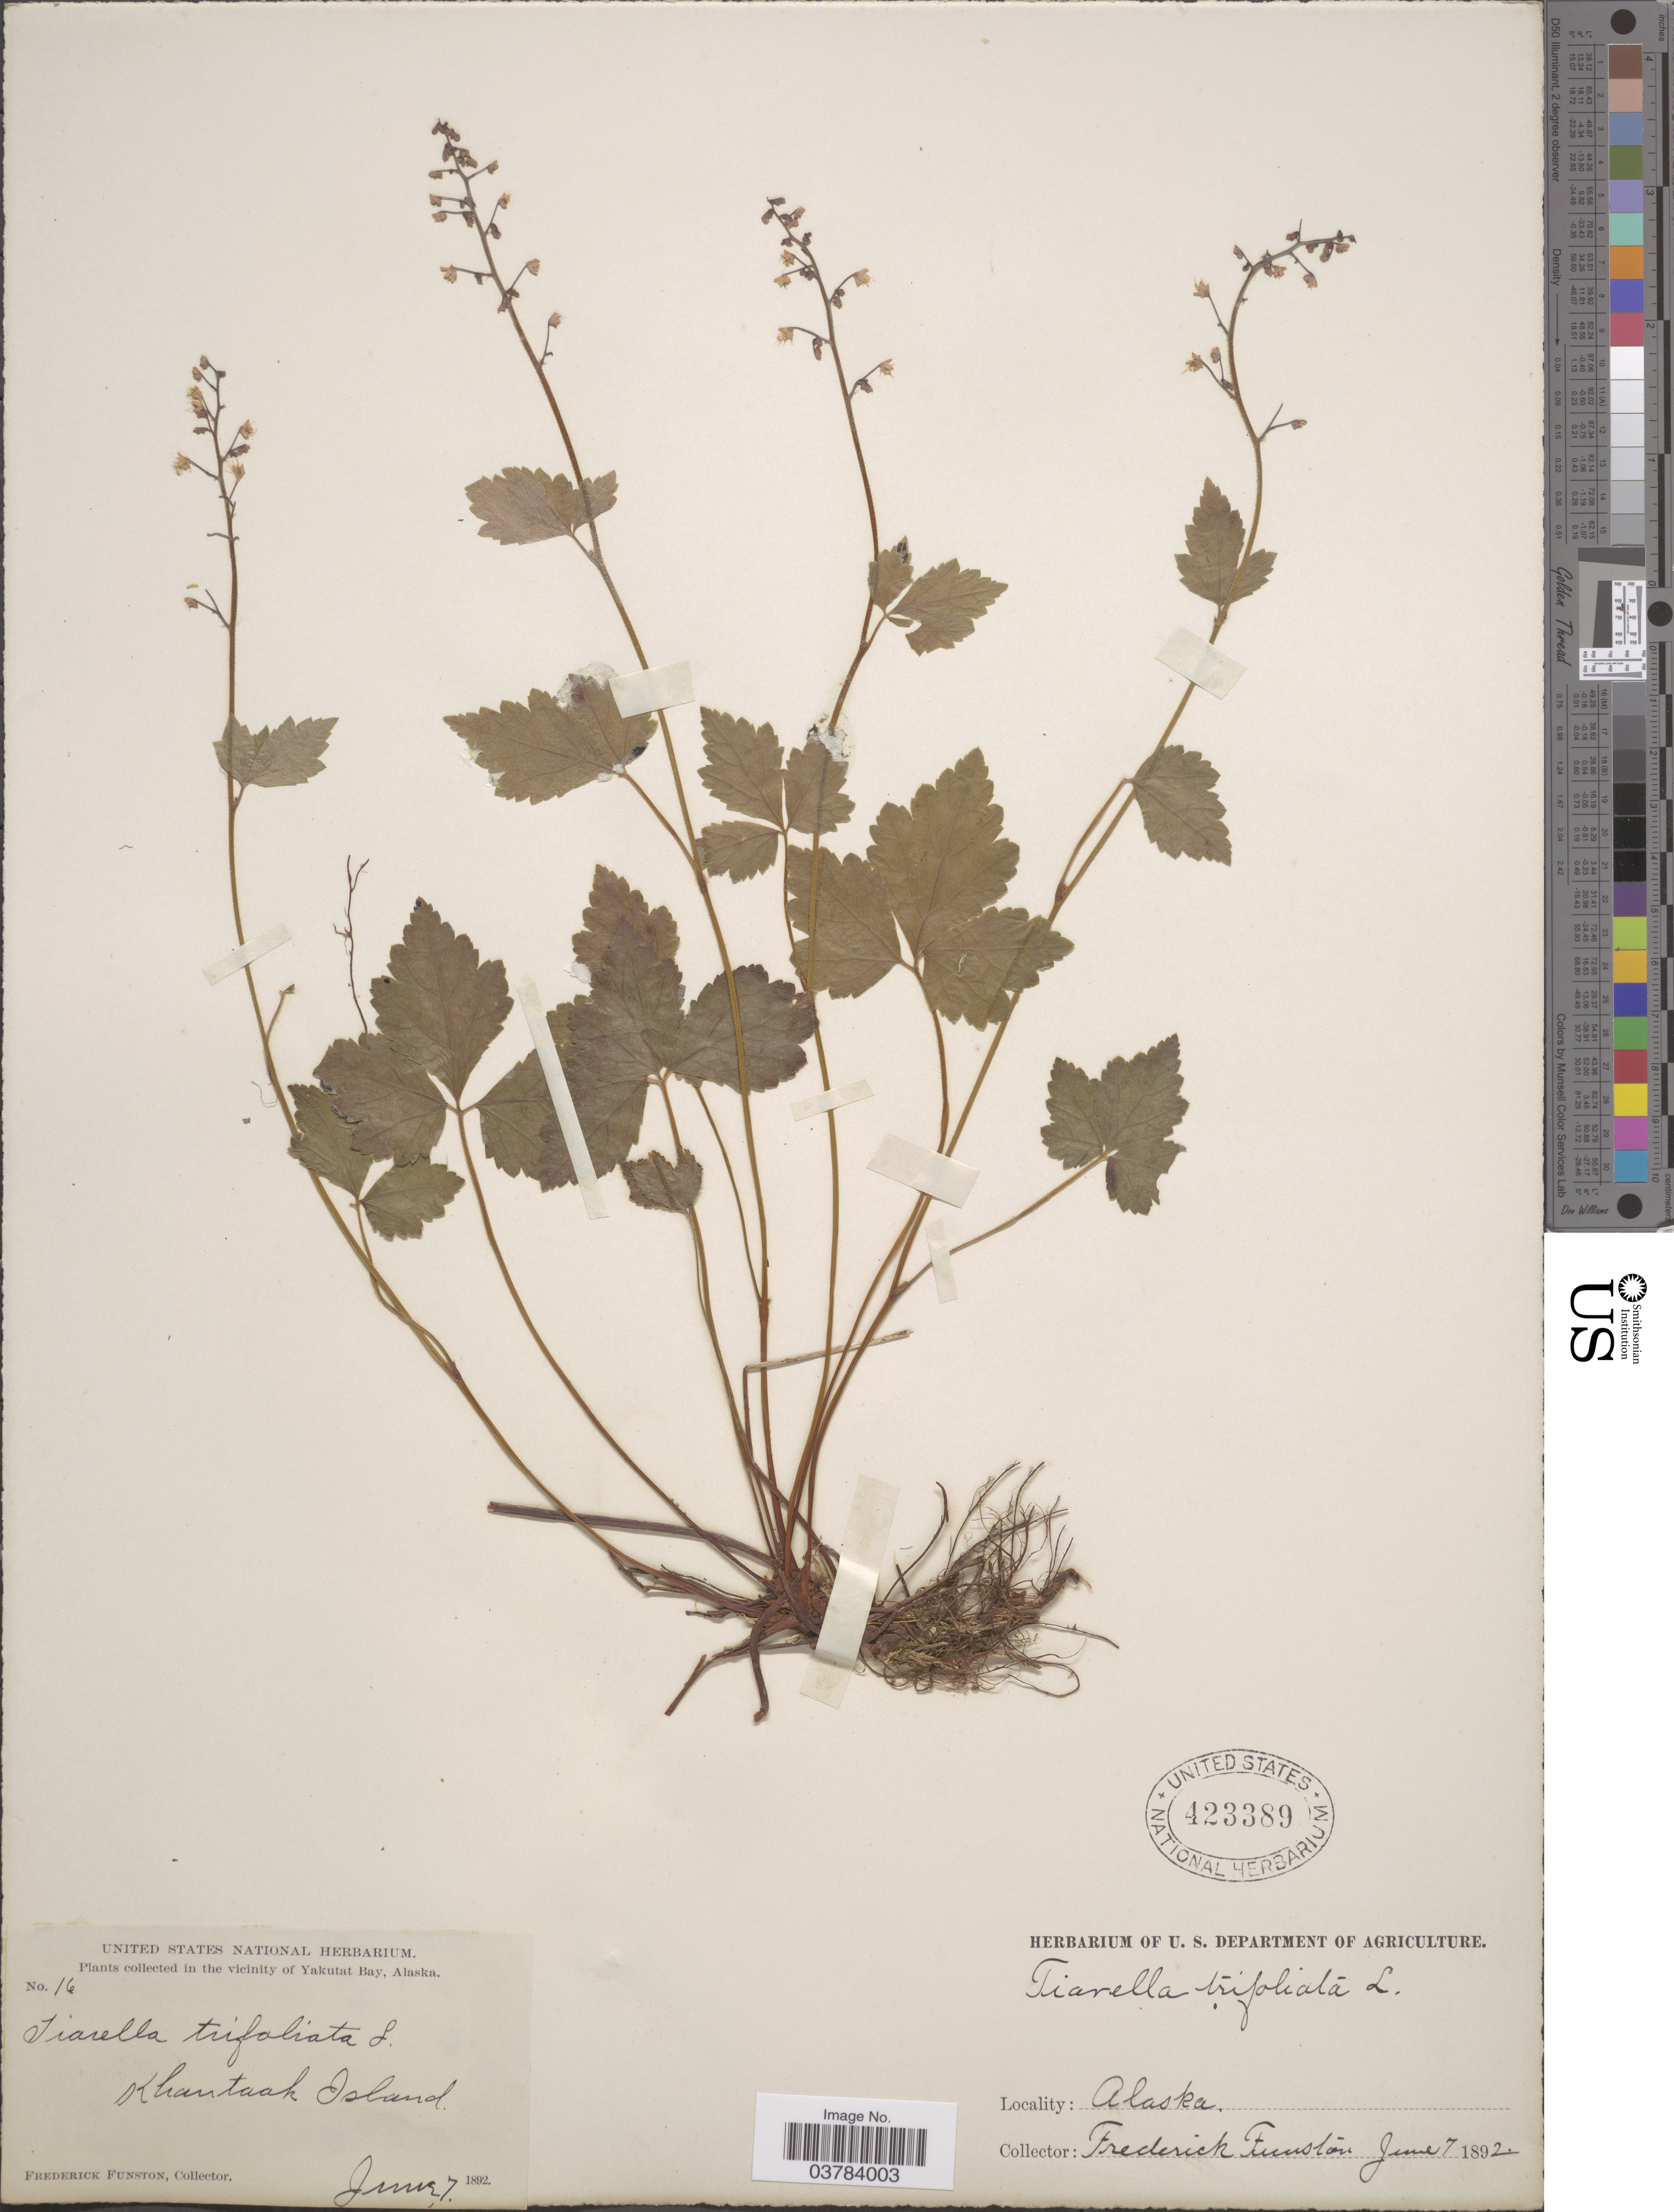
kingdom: Plantae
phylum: Tracheophyta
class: Magnoliopsida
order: Saxifragales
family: Saxifragaceae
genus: Tiarella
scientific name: Tiarella trifoliata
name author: L.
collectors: F. Funston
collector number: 16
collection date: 1892-06-07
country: United States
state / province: Alaska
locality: In the vicinity of Yakutat Bay. Khantaak Island.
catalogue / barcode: US 423389